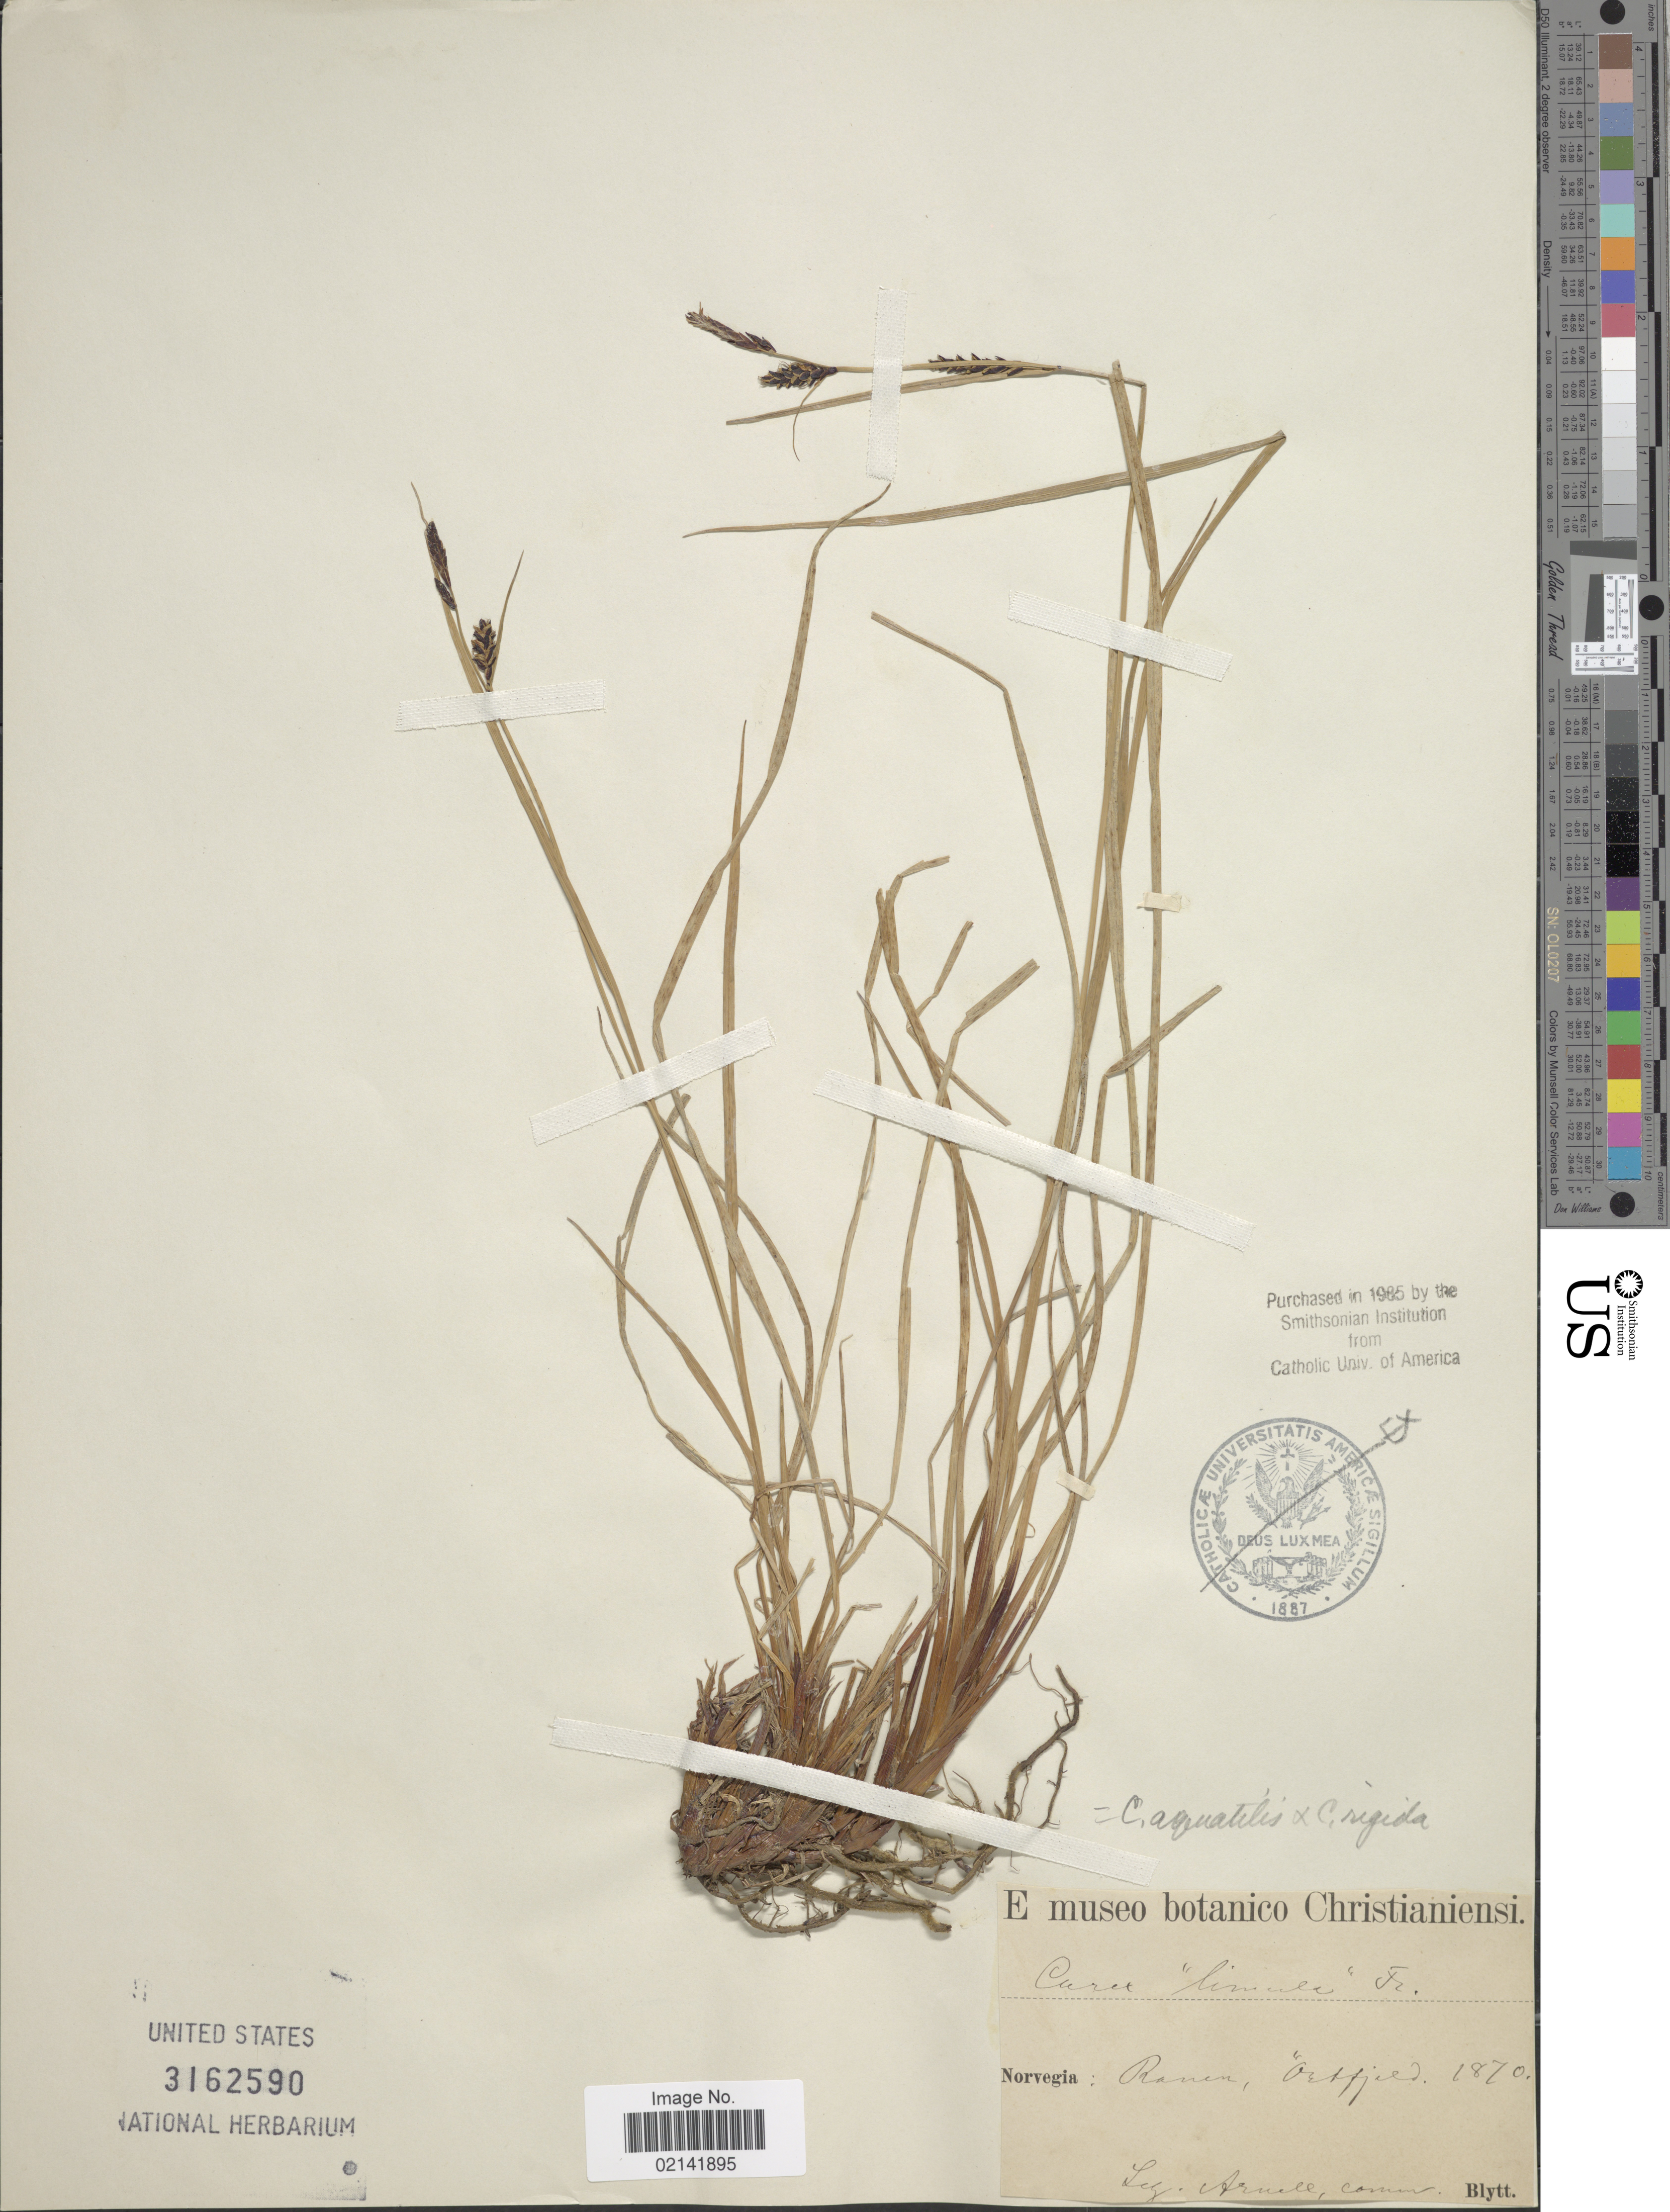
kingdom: Plantae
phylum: Tracheophyta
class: Liliopsida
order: Poales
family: Cyperaceae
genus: Carex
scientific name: Carex aquatilis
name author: Wahlenb.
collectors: Arnell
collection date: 1870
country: Norway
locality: Norvegia: Ranen, Ortfjeld.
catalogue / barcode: US 3162590